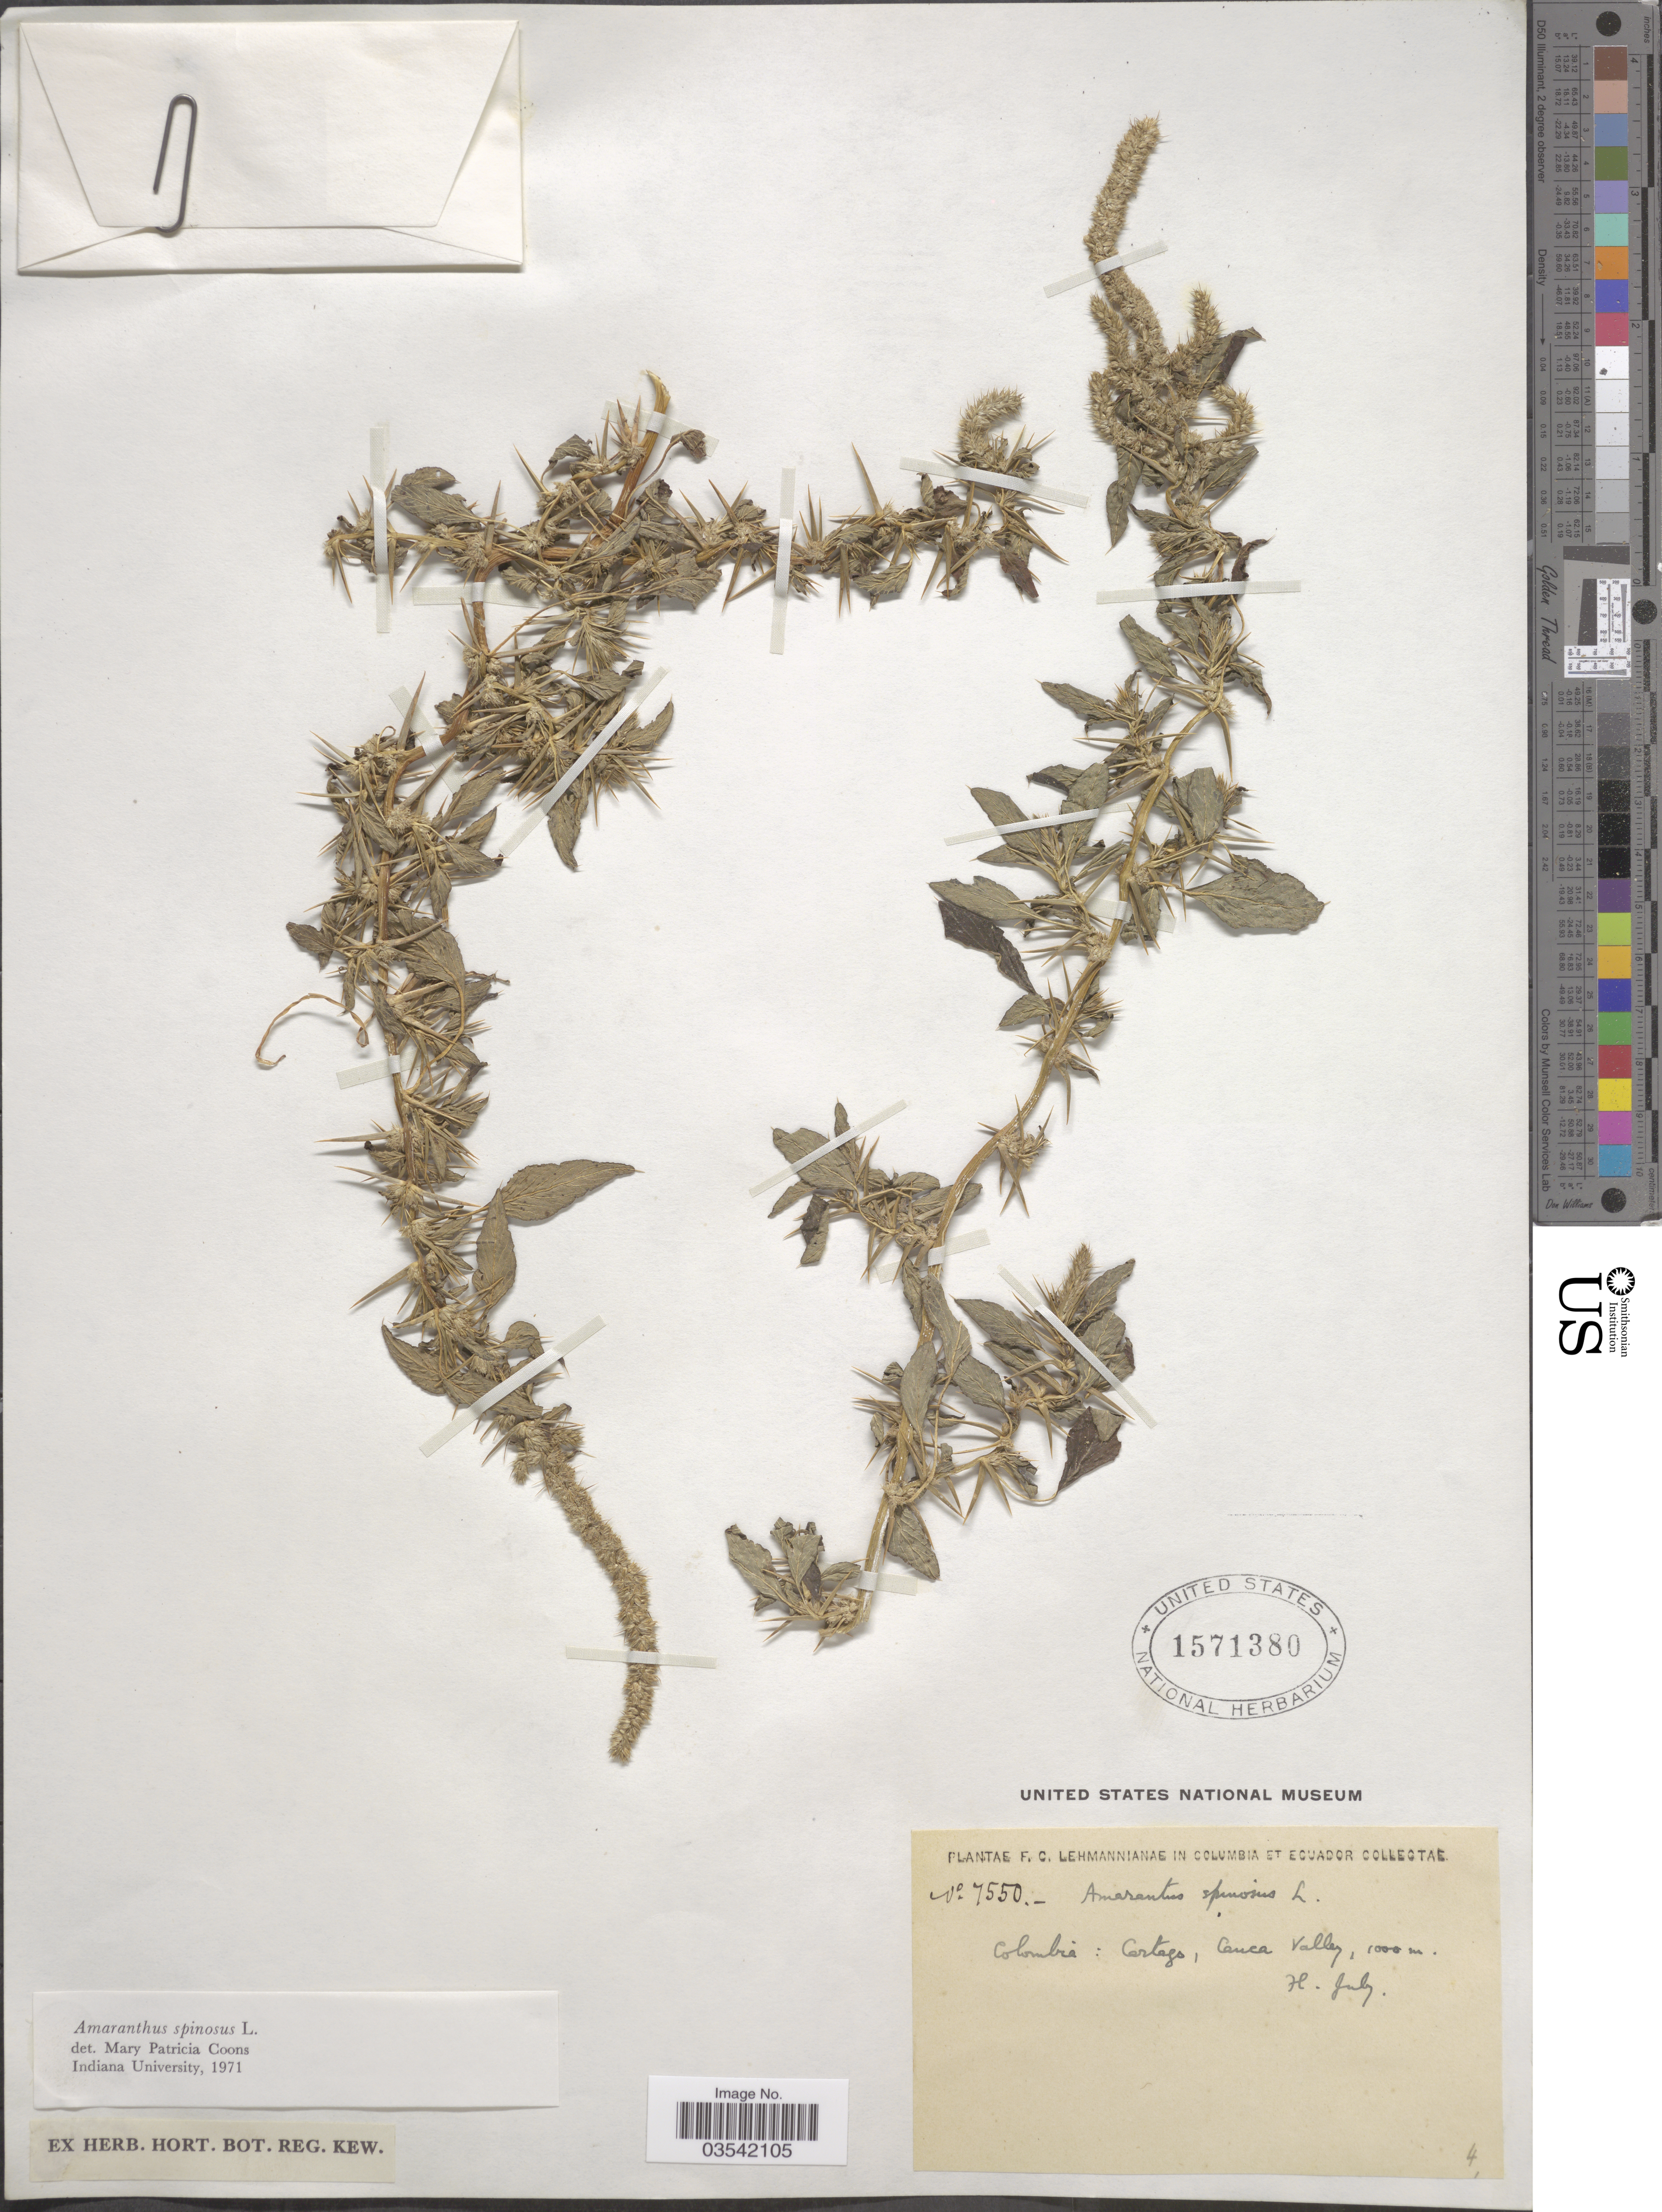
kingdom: Plantae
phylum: Tracheophyta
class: Magnoliopsida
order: Caryophyllales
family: Amaranthaceae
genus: Amaranthus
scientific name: Amaranthus spinosus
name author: L.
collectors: F. C. Lehmann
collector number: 7550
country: Costa Rica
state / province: Cartago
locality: Cauca Valley.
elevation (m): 1000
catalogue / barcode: US 1571380